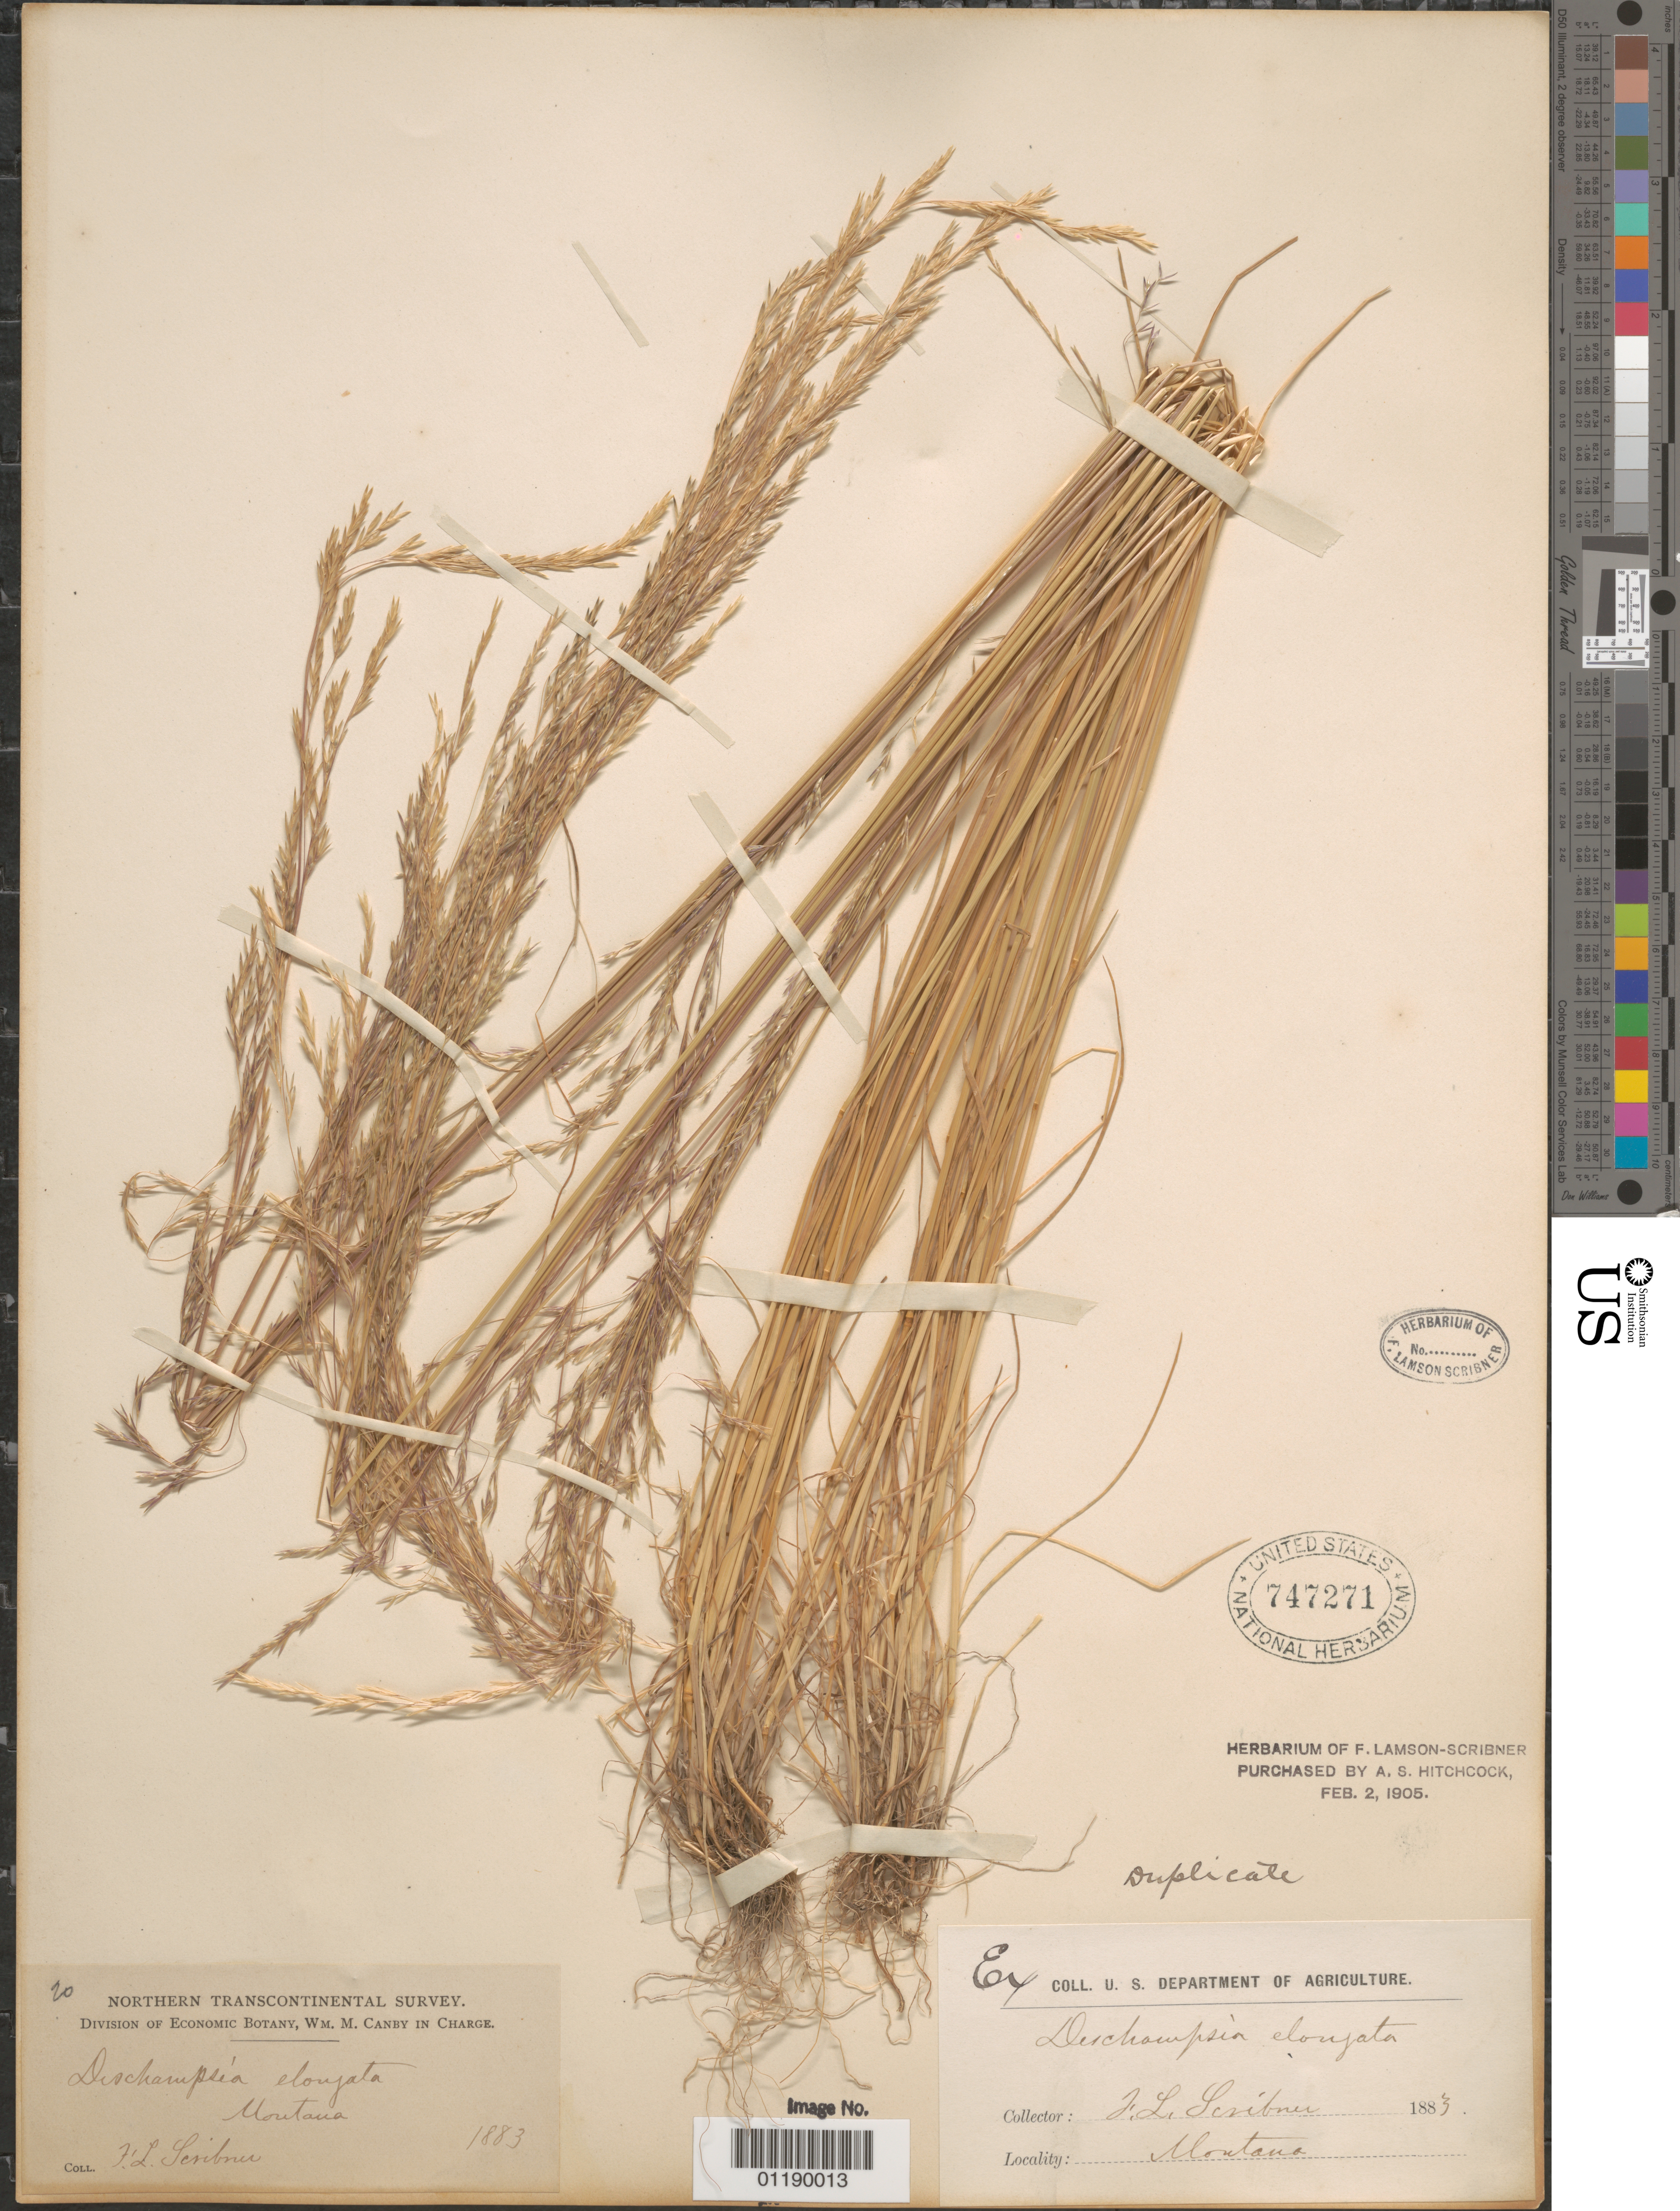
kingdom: Plantae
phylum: Tracheophyta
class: Liliopsida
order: Poales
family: Poaceae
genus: Deschampsia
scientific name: Deschampsia elongata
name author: (Hook.) Munro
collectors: F. L. Scribner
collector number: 20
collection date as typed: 1883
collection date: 1883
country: United States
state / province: Montana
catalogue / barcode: US 747271